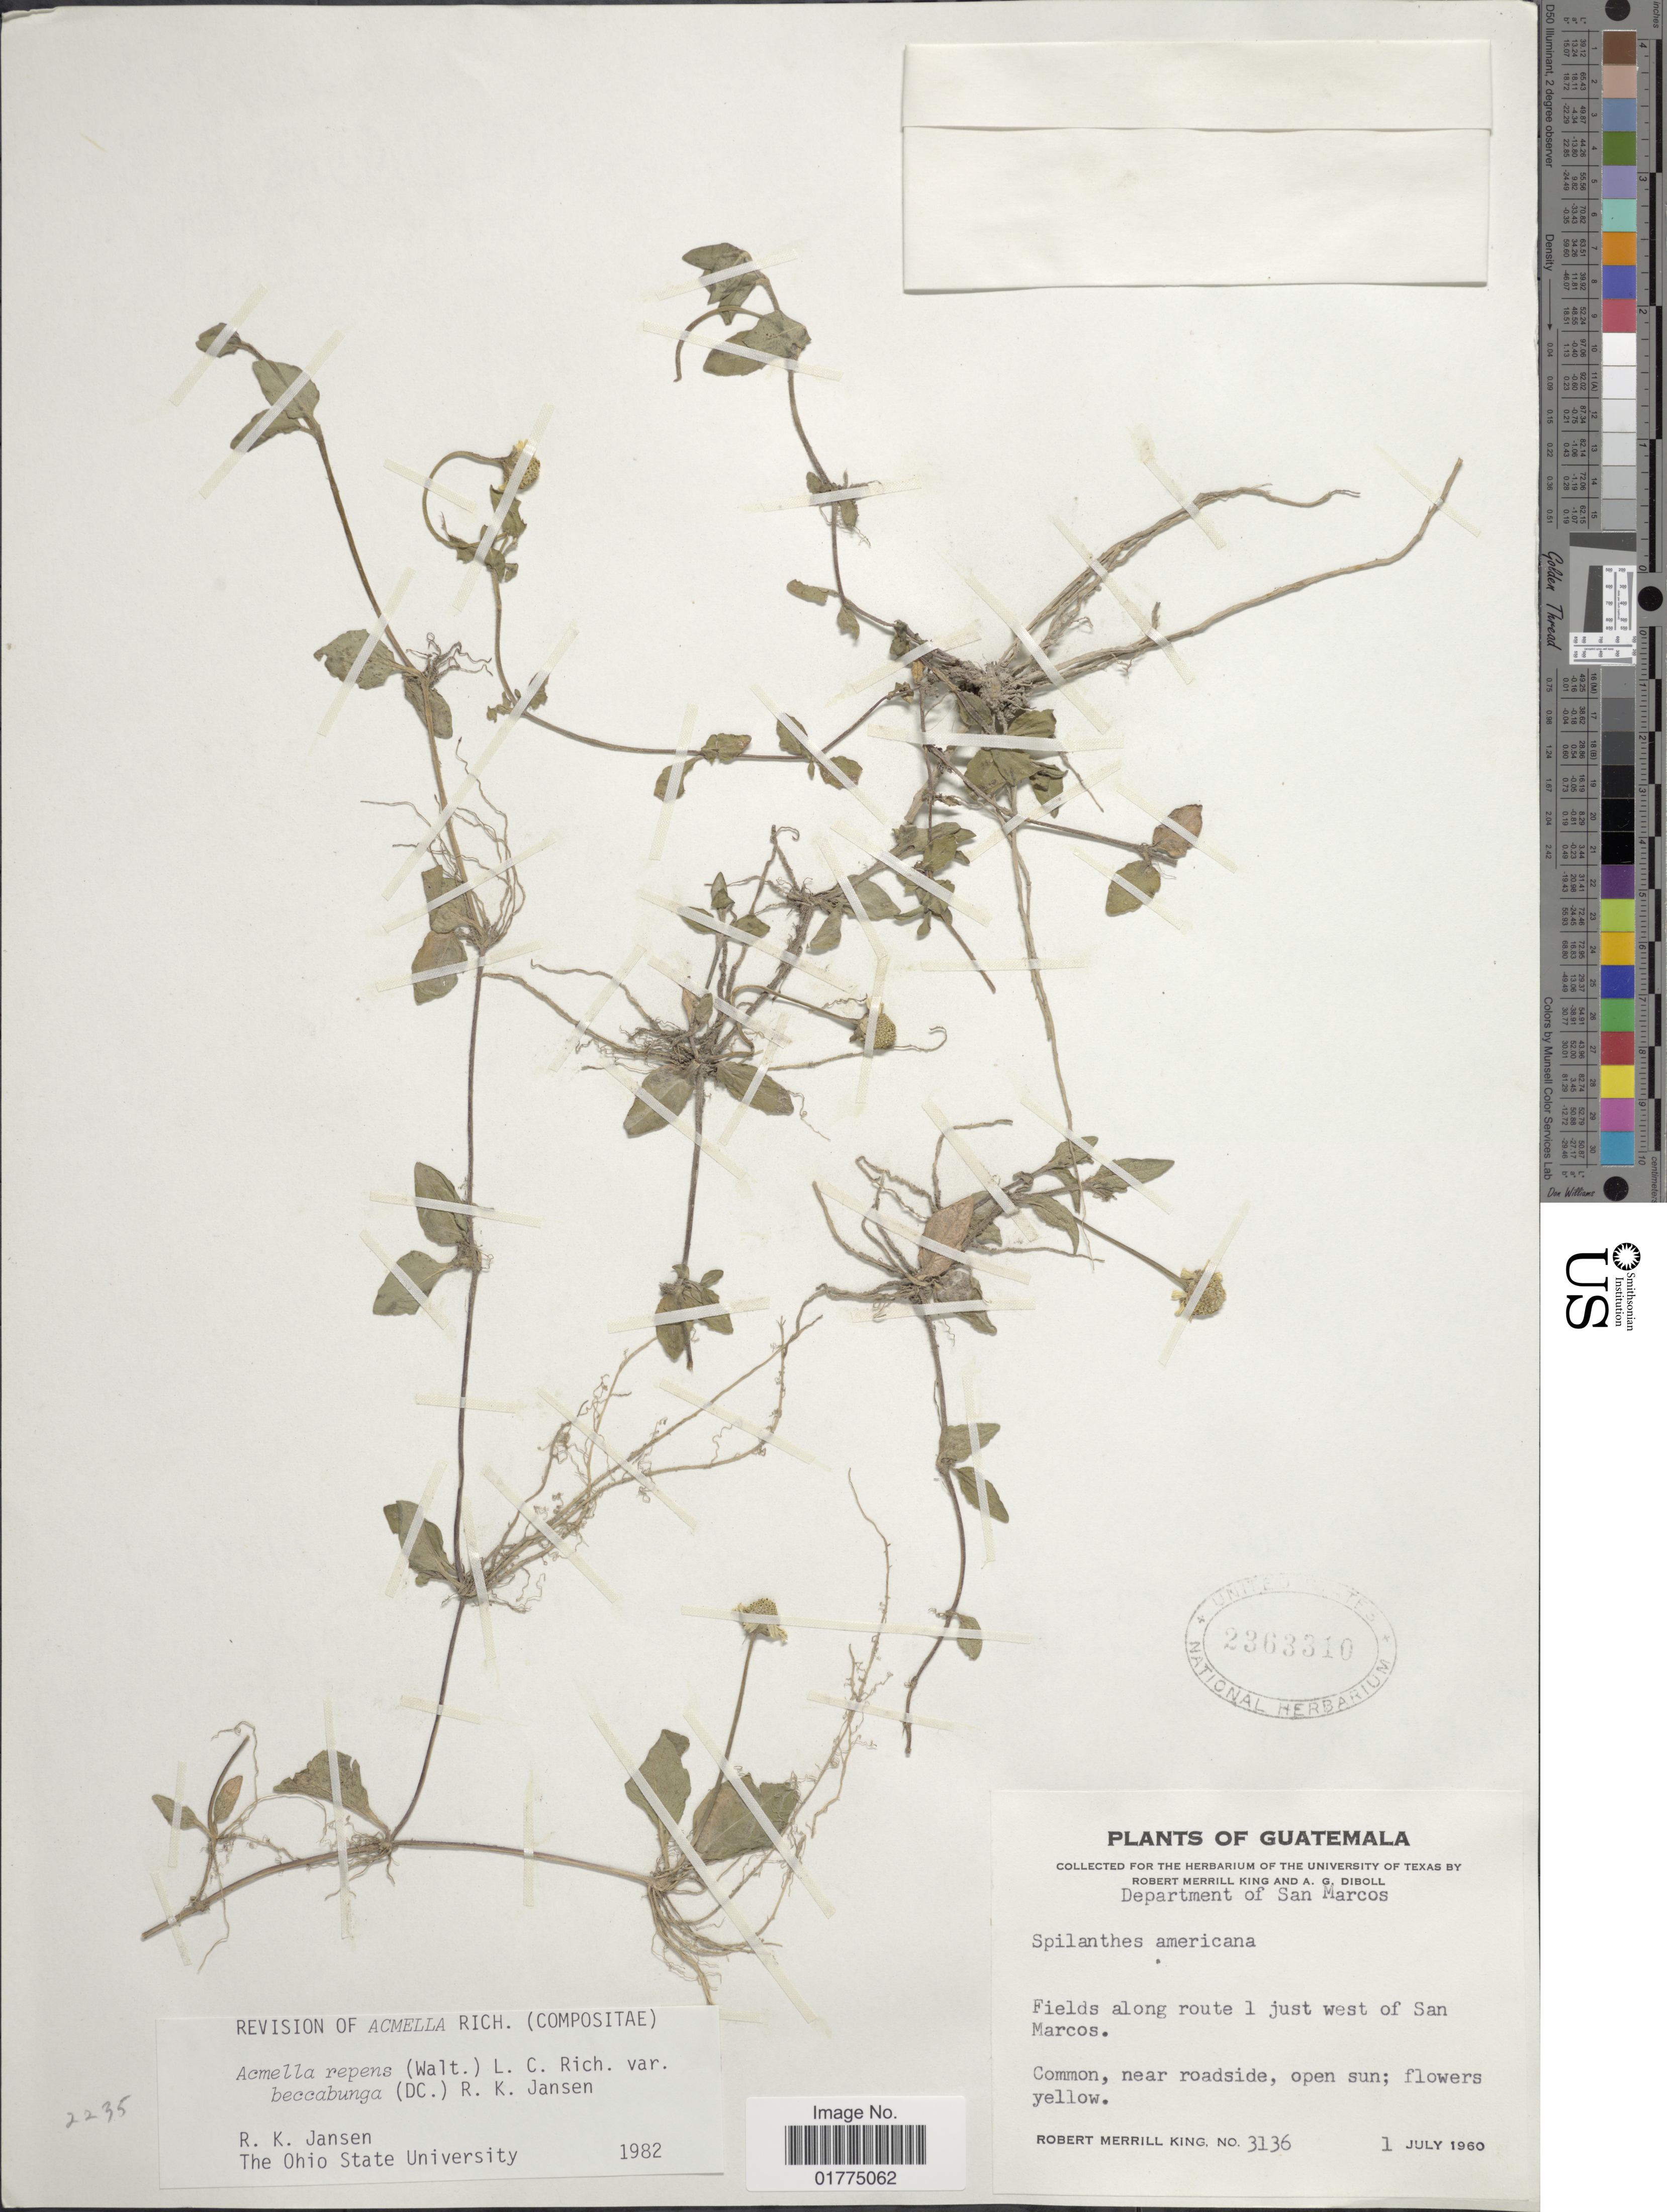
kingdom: Plantae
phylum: Tracheophyta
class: Magnoliopsida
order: Asterales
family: Asteraceae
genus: Acmella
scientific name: Acmella repens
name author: (Walter) Rich.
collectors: R. M. King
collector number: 3136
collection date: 1960-07-01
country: Guatemala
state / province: San Marcos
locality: Guatemala. Department of San Marcos. Fields along route 1 just west of San Marcos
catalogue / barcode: US 2363310